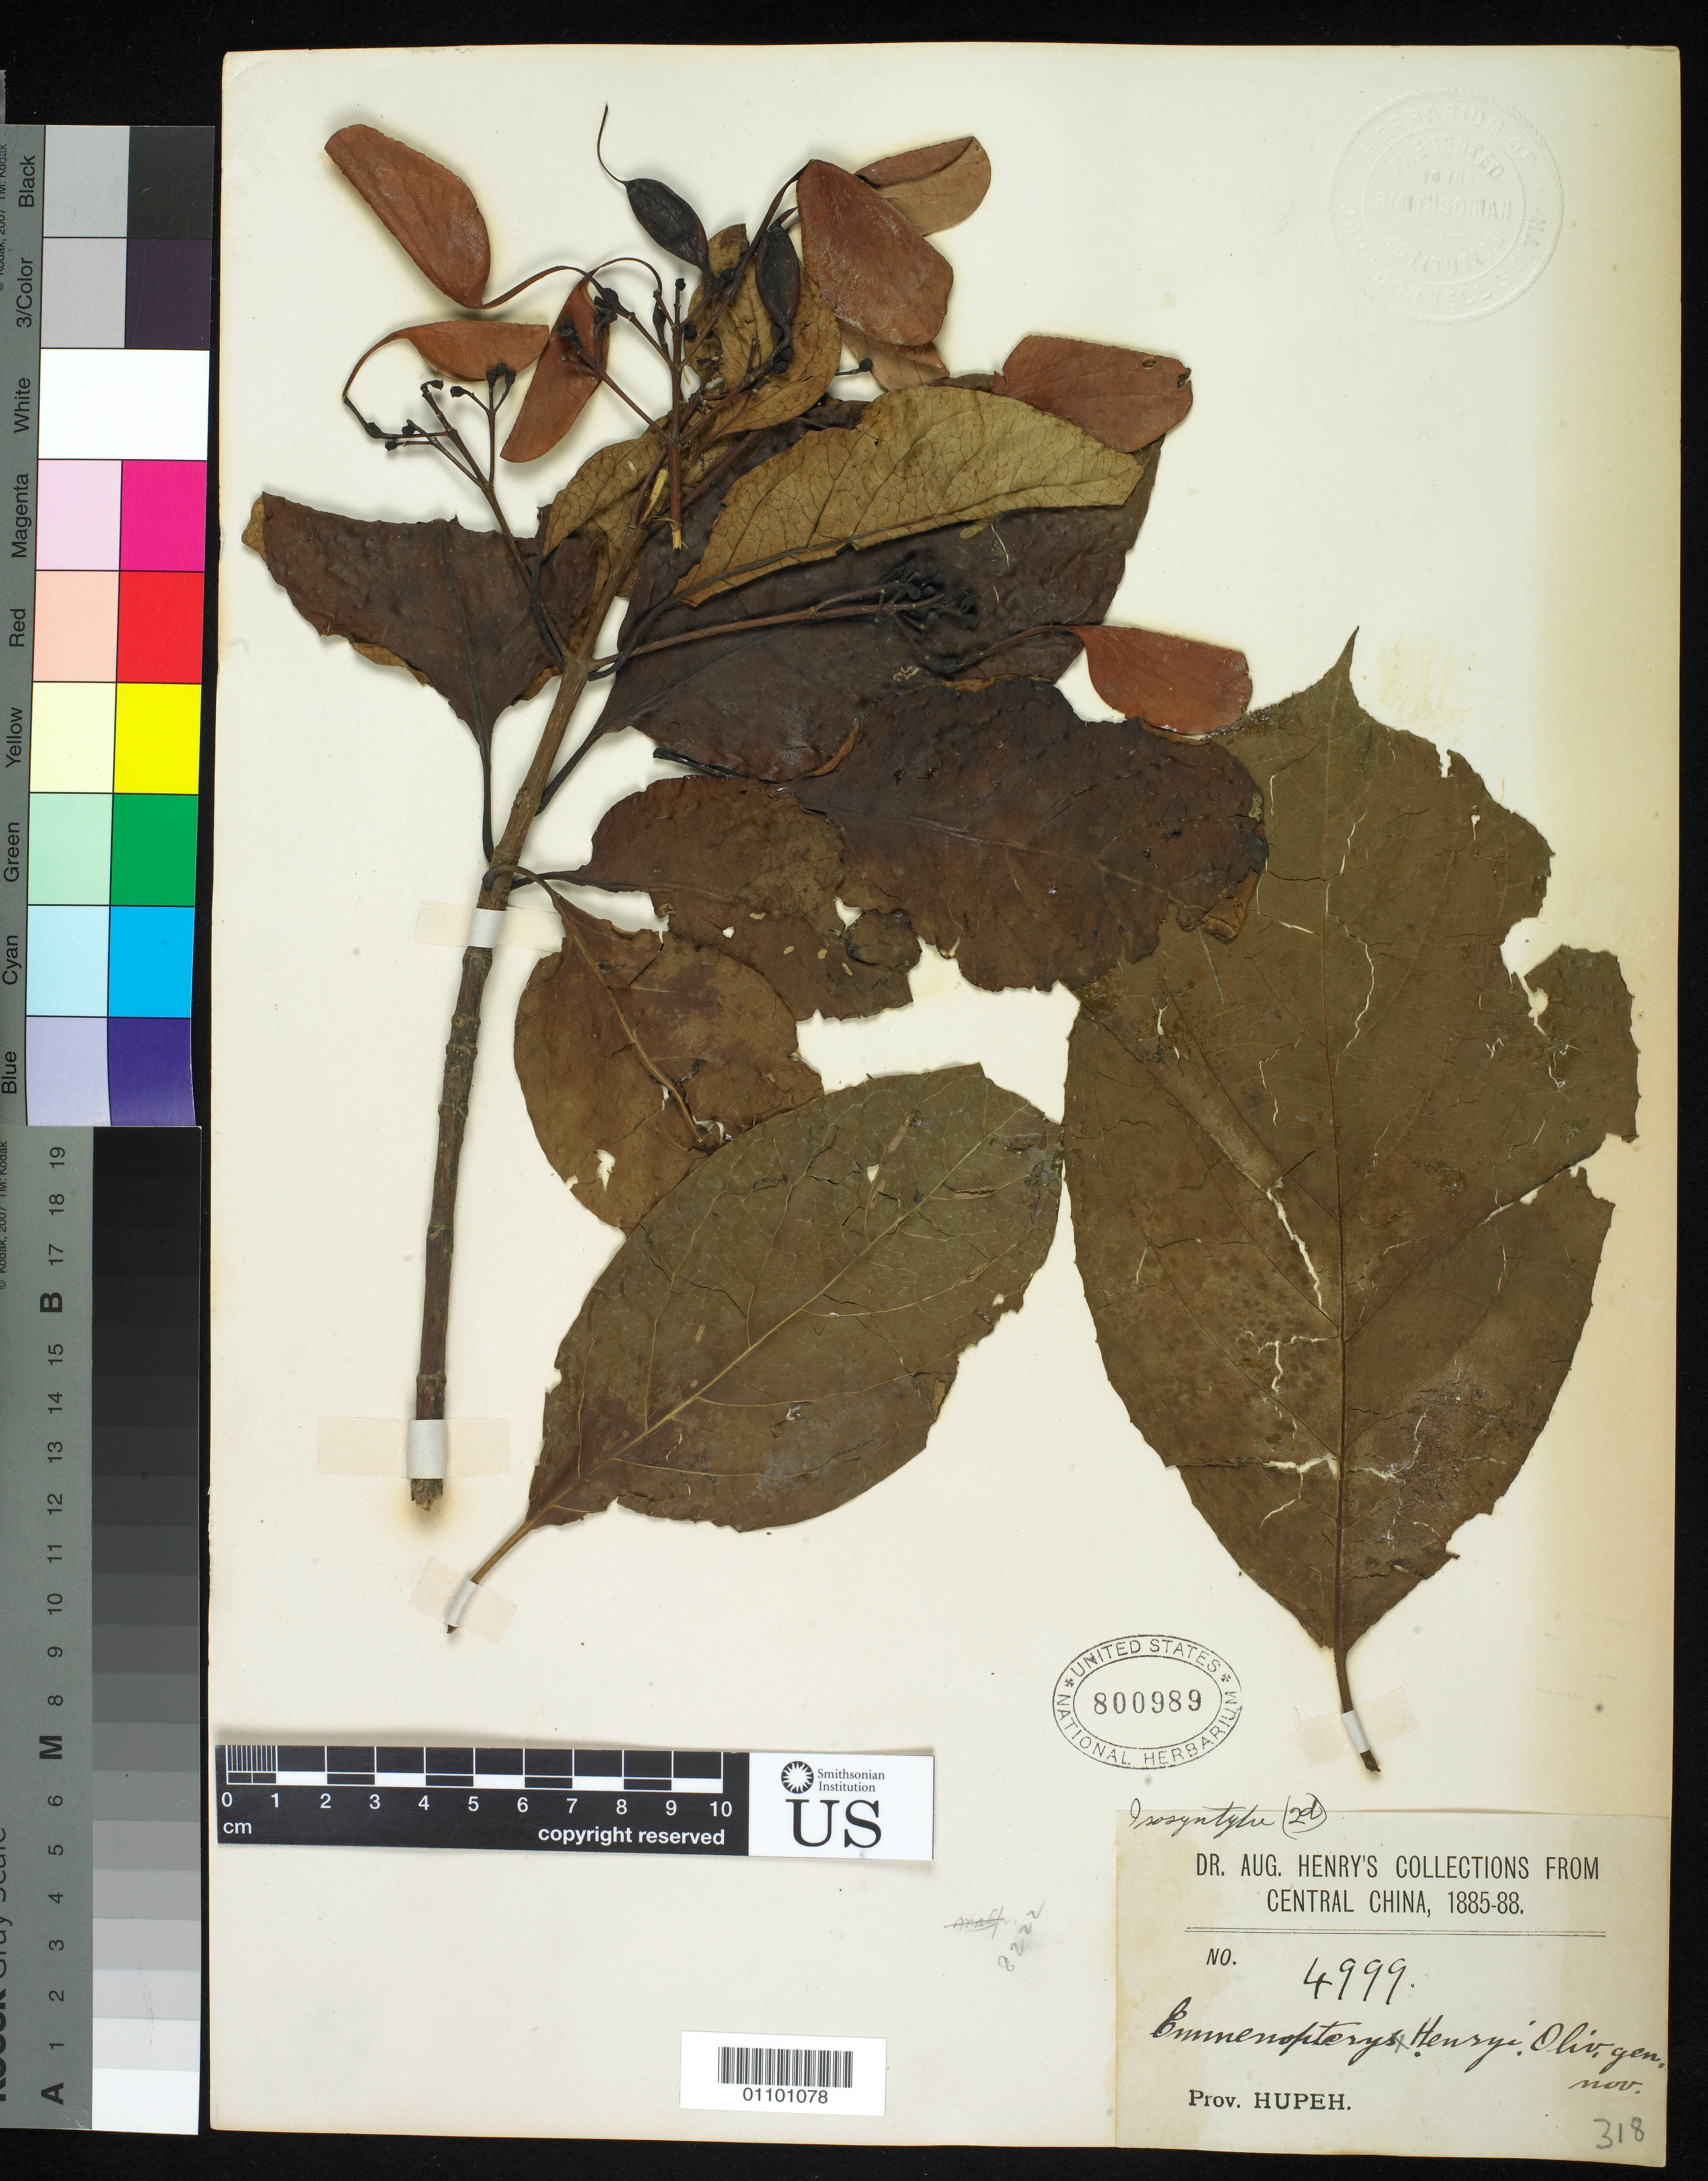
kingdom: Plantae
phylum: Tracheophyta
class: Magnoliopsida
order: Gentianales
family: Rubiaceae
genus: Emmenopterys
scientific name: Emmenopterys henryi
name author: Oliv.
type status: Isosyntype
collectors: A. Henry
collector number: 4999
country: China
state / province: Hubei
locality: Prov. Hupeh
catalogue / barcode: US 800989